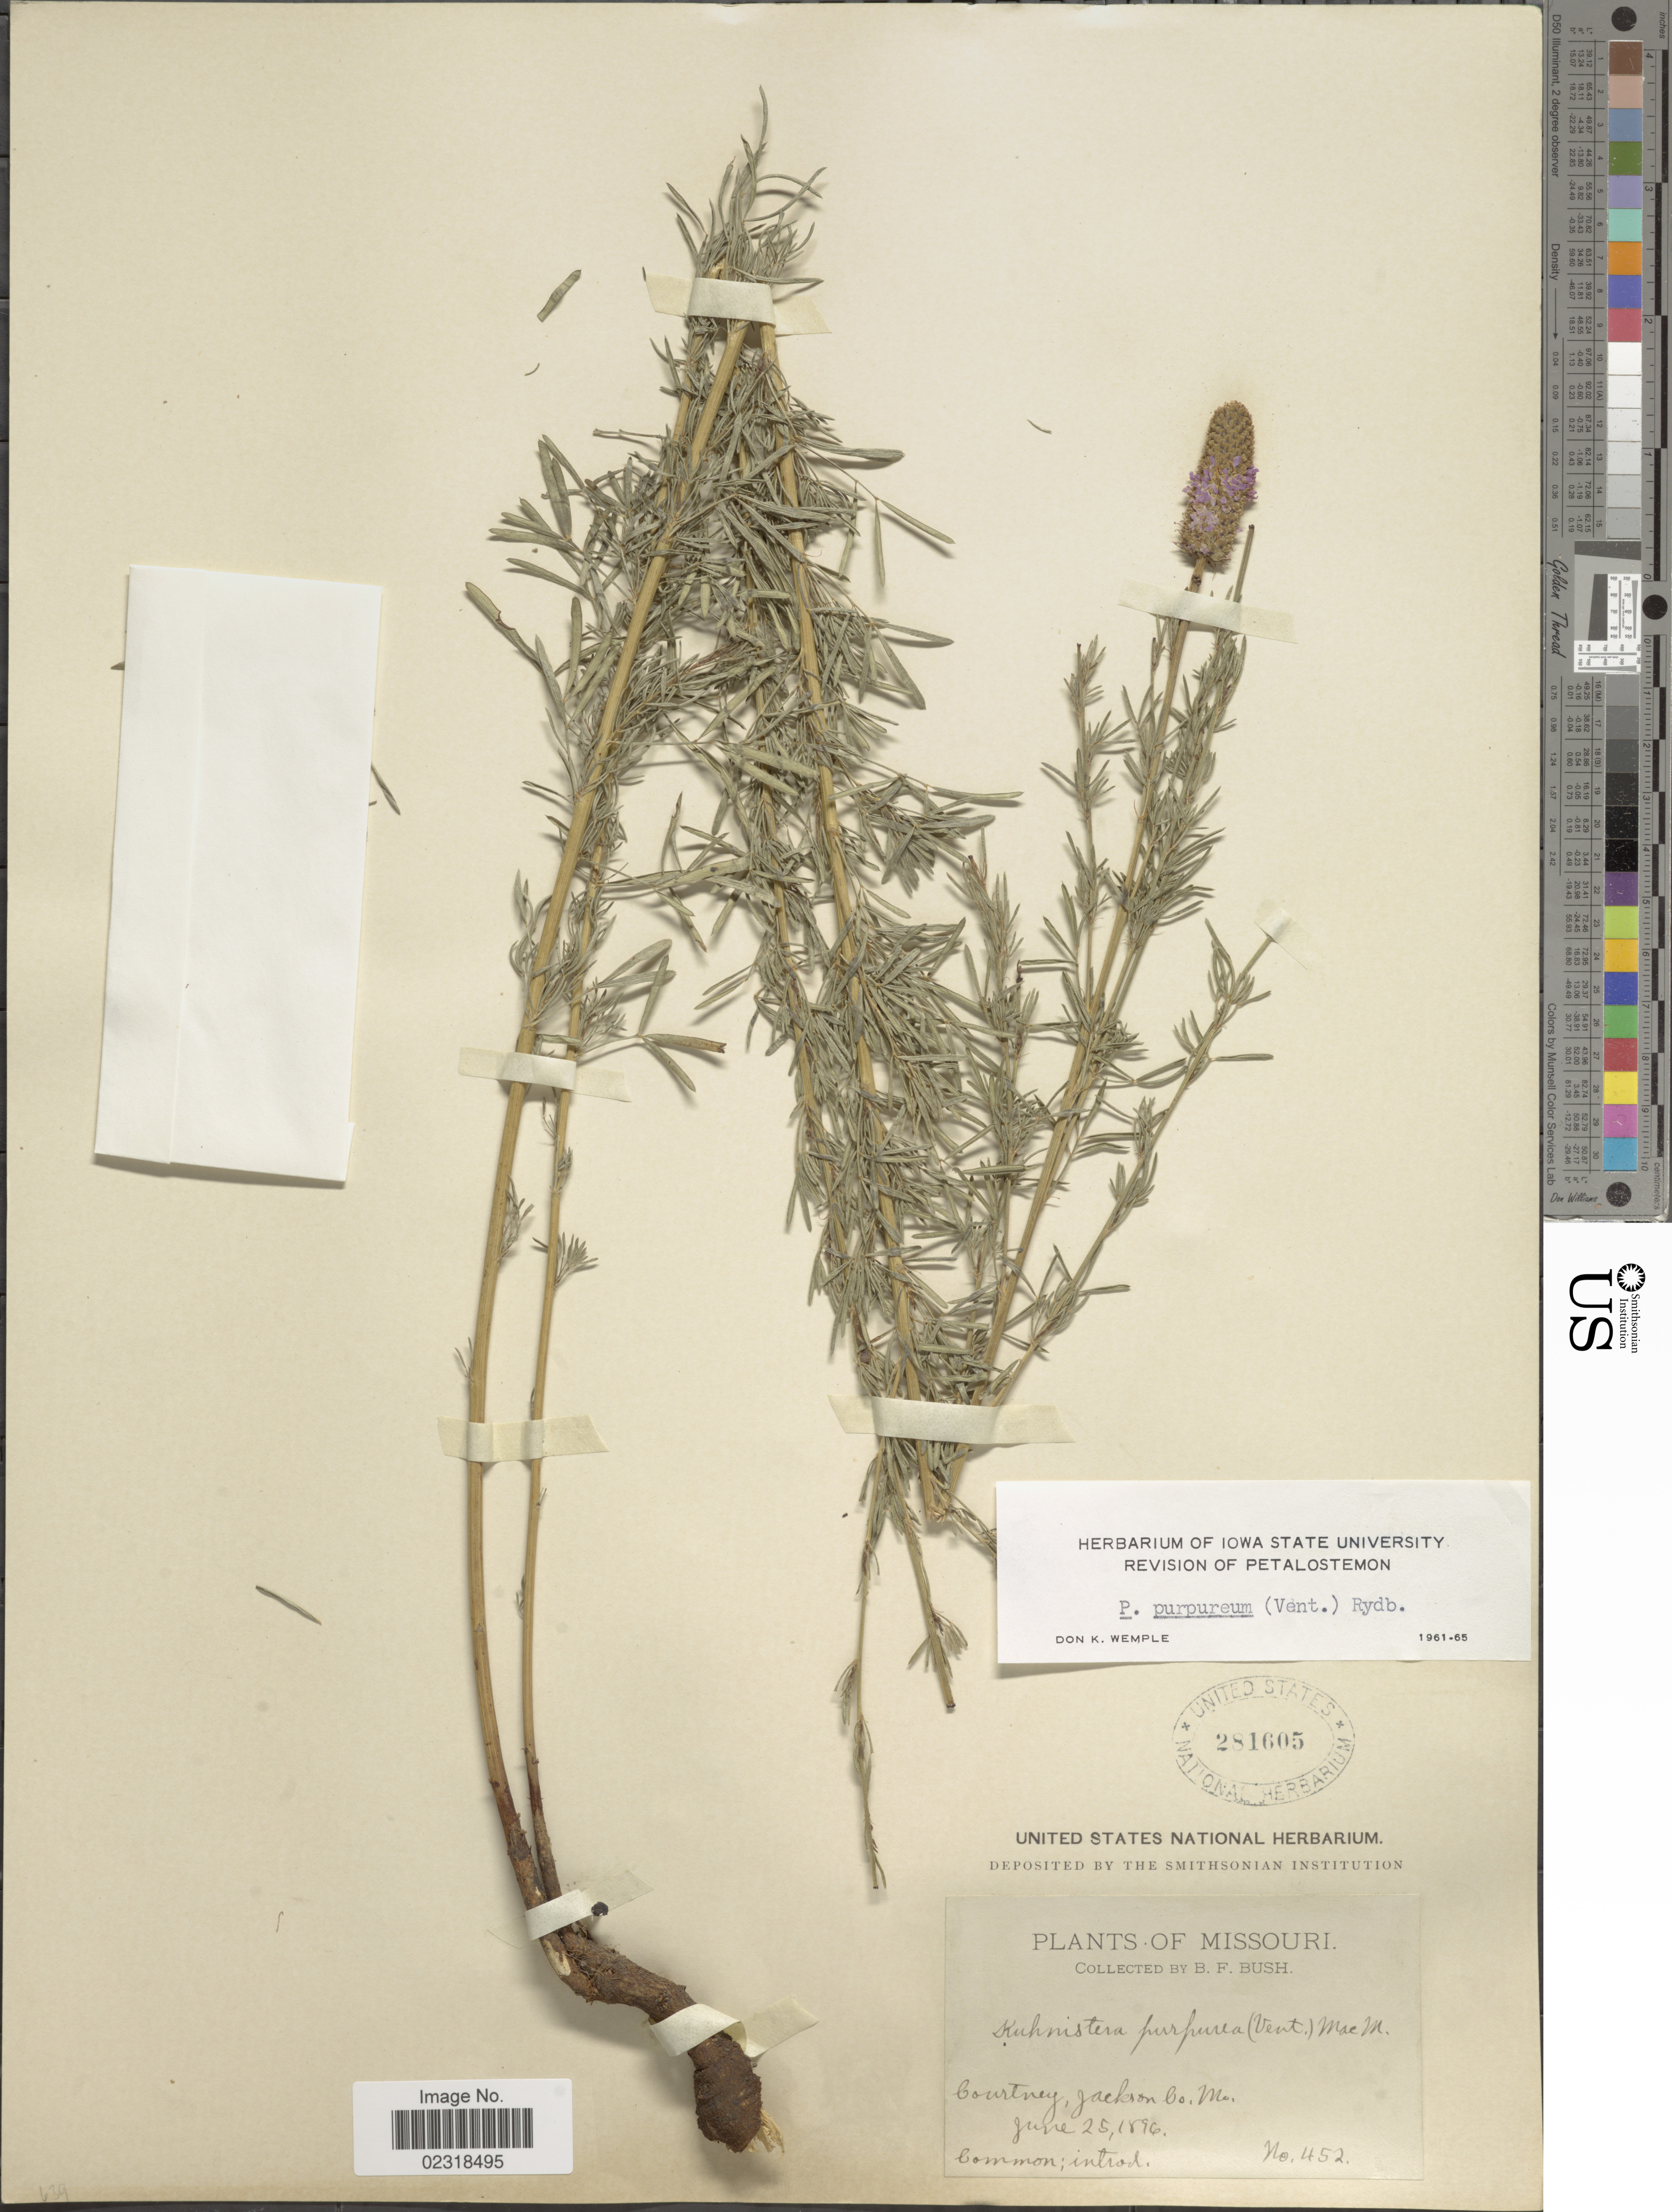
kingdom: Plantae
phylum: Tracheophyta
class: Magnoliopsida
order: Fabales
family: Fabaceae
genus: Dalea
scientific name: Dalea purpurea var. purpurea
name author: Vent.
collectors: B. F. Bush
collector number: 452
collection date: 1896-06-25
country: United States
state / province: Missouri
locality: Courtney, Jackson Co., Mo.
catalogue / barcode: US 281605